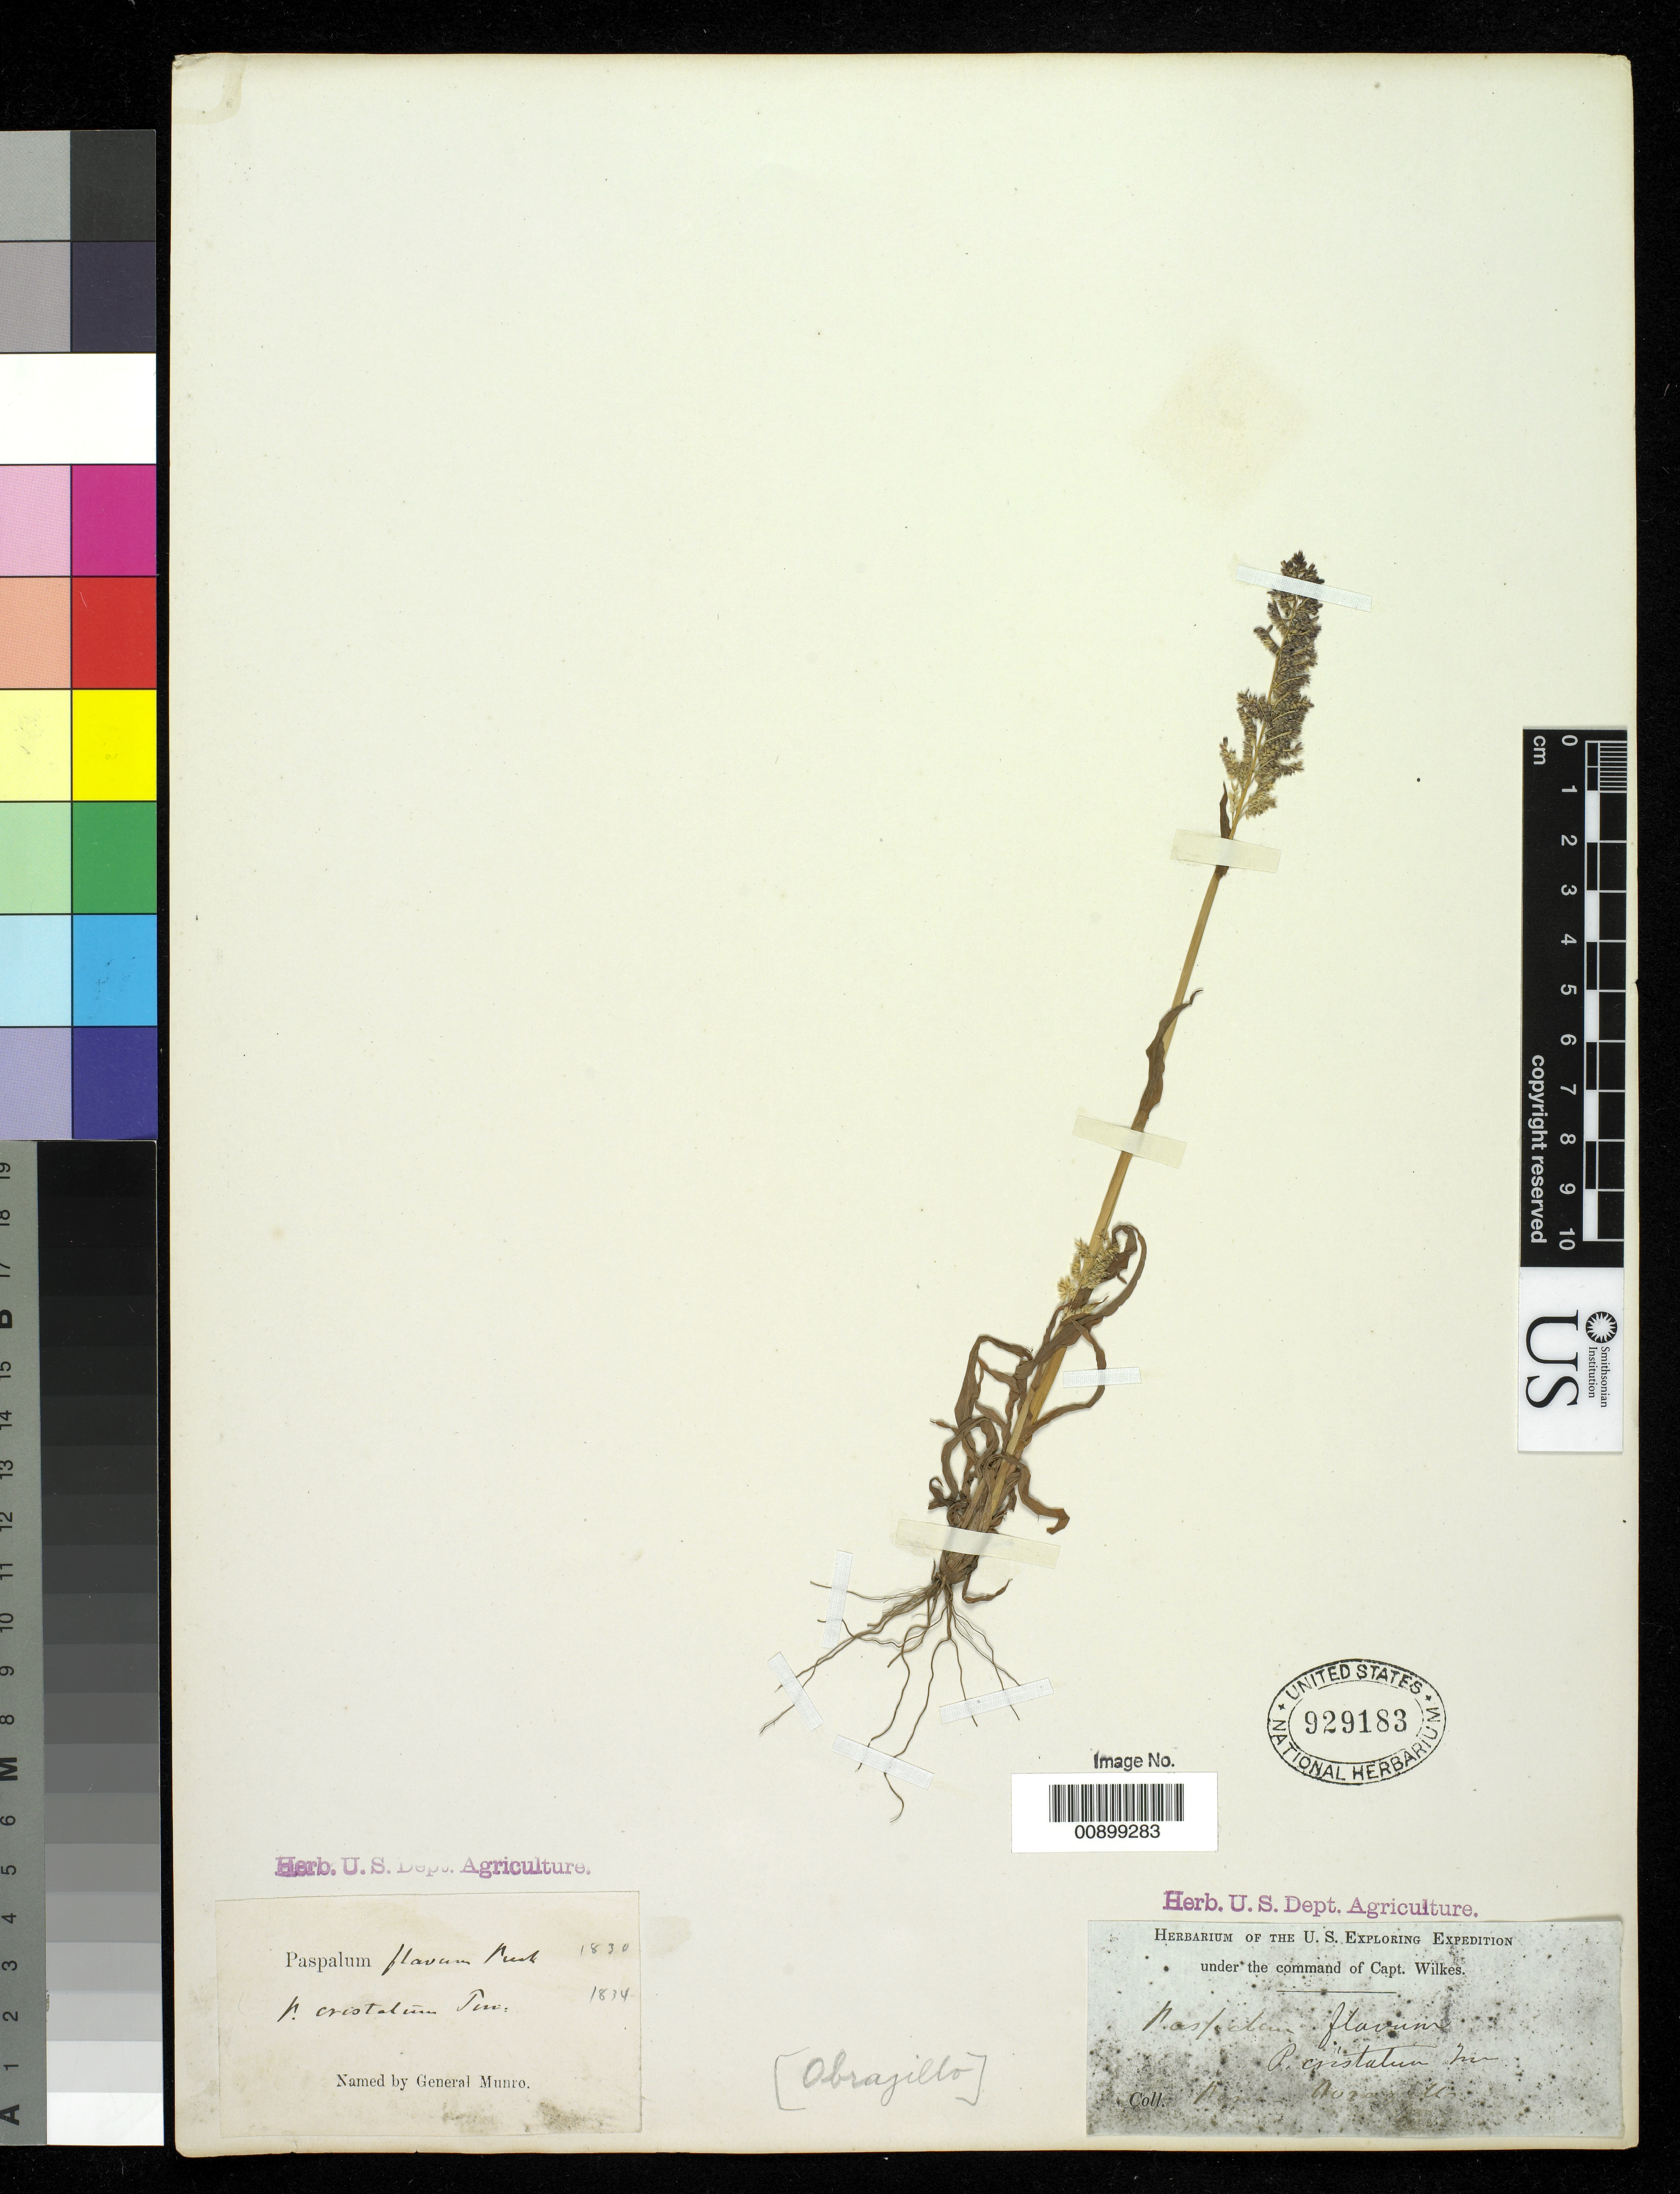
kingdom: Plantae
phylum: Tracheophyta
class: Liliopsida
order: Poales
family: Poaceae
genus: Paspalum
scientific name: Paspalum flavum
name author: J. Presl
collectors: Wilkes Explor. Exped.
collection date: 1838/1842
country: Peru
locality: Obrajillo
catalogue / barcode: US 929183